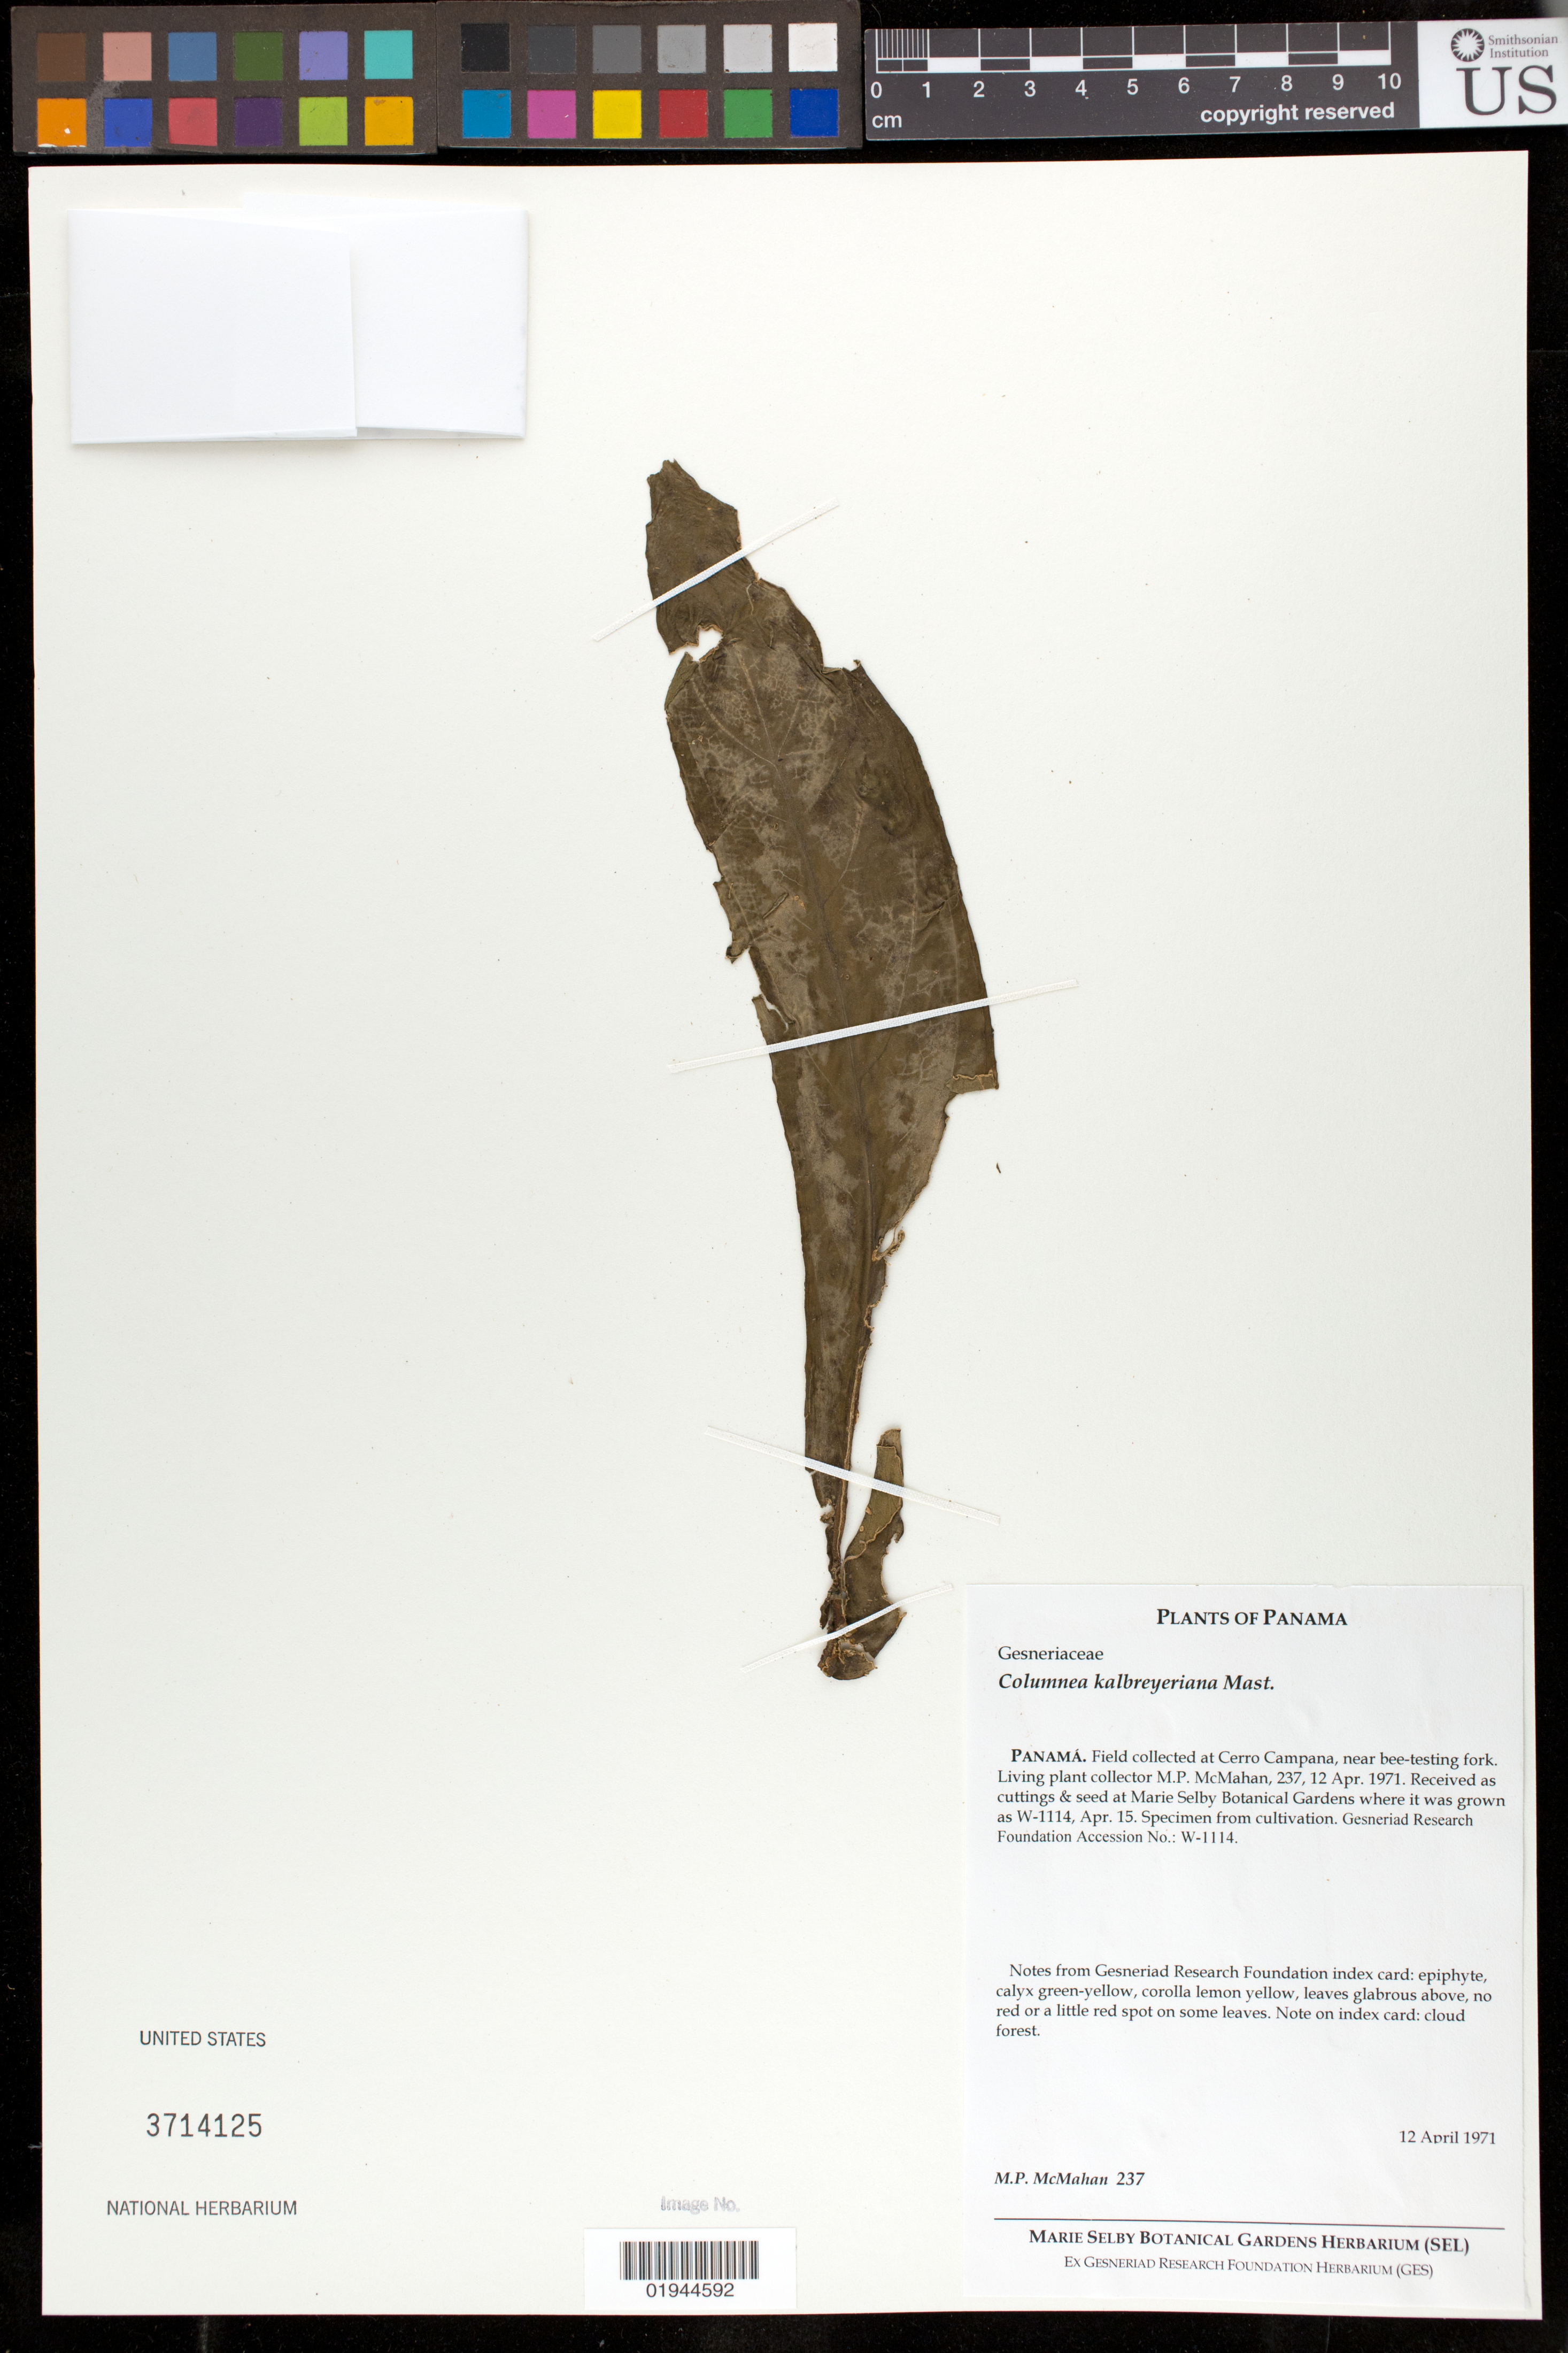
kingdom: Plantae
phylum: Tracheophyta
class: Magnoliopsida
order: Lamiales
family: Gesneriaceae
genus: Columnea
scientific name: Columnea kalbreyeriana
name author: Mast.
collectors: M. McMahon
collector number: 237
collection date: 1971-04-12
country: United States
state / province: Florida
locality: Marie Selby Botanical Gardens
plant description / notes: Field collected at Cerro Campana, near bee-testing fork. Living plant collector M.P. Mahan, 237, 12 Apr. 1971. Received as cuttings & seed at Marie Selby Botanical Garden where it was grown as W-1114, Apr. 15.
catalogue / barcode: US 3714125